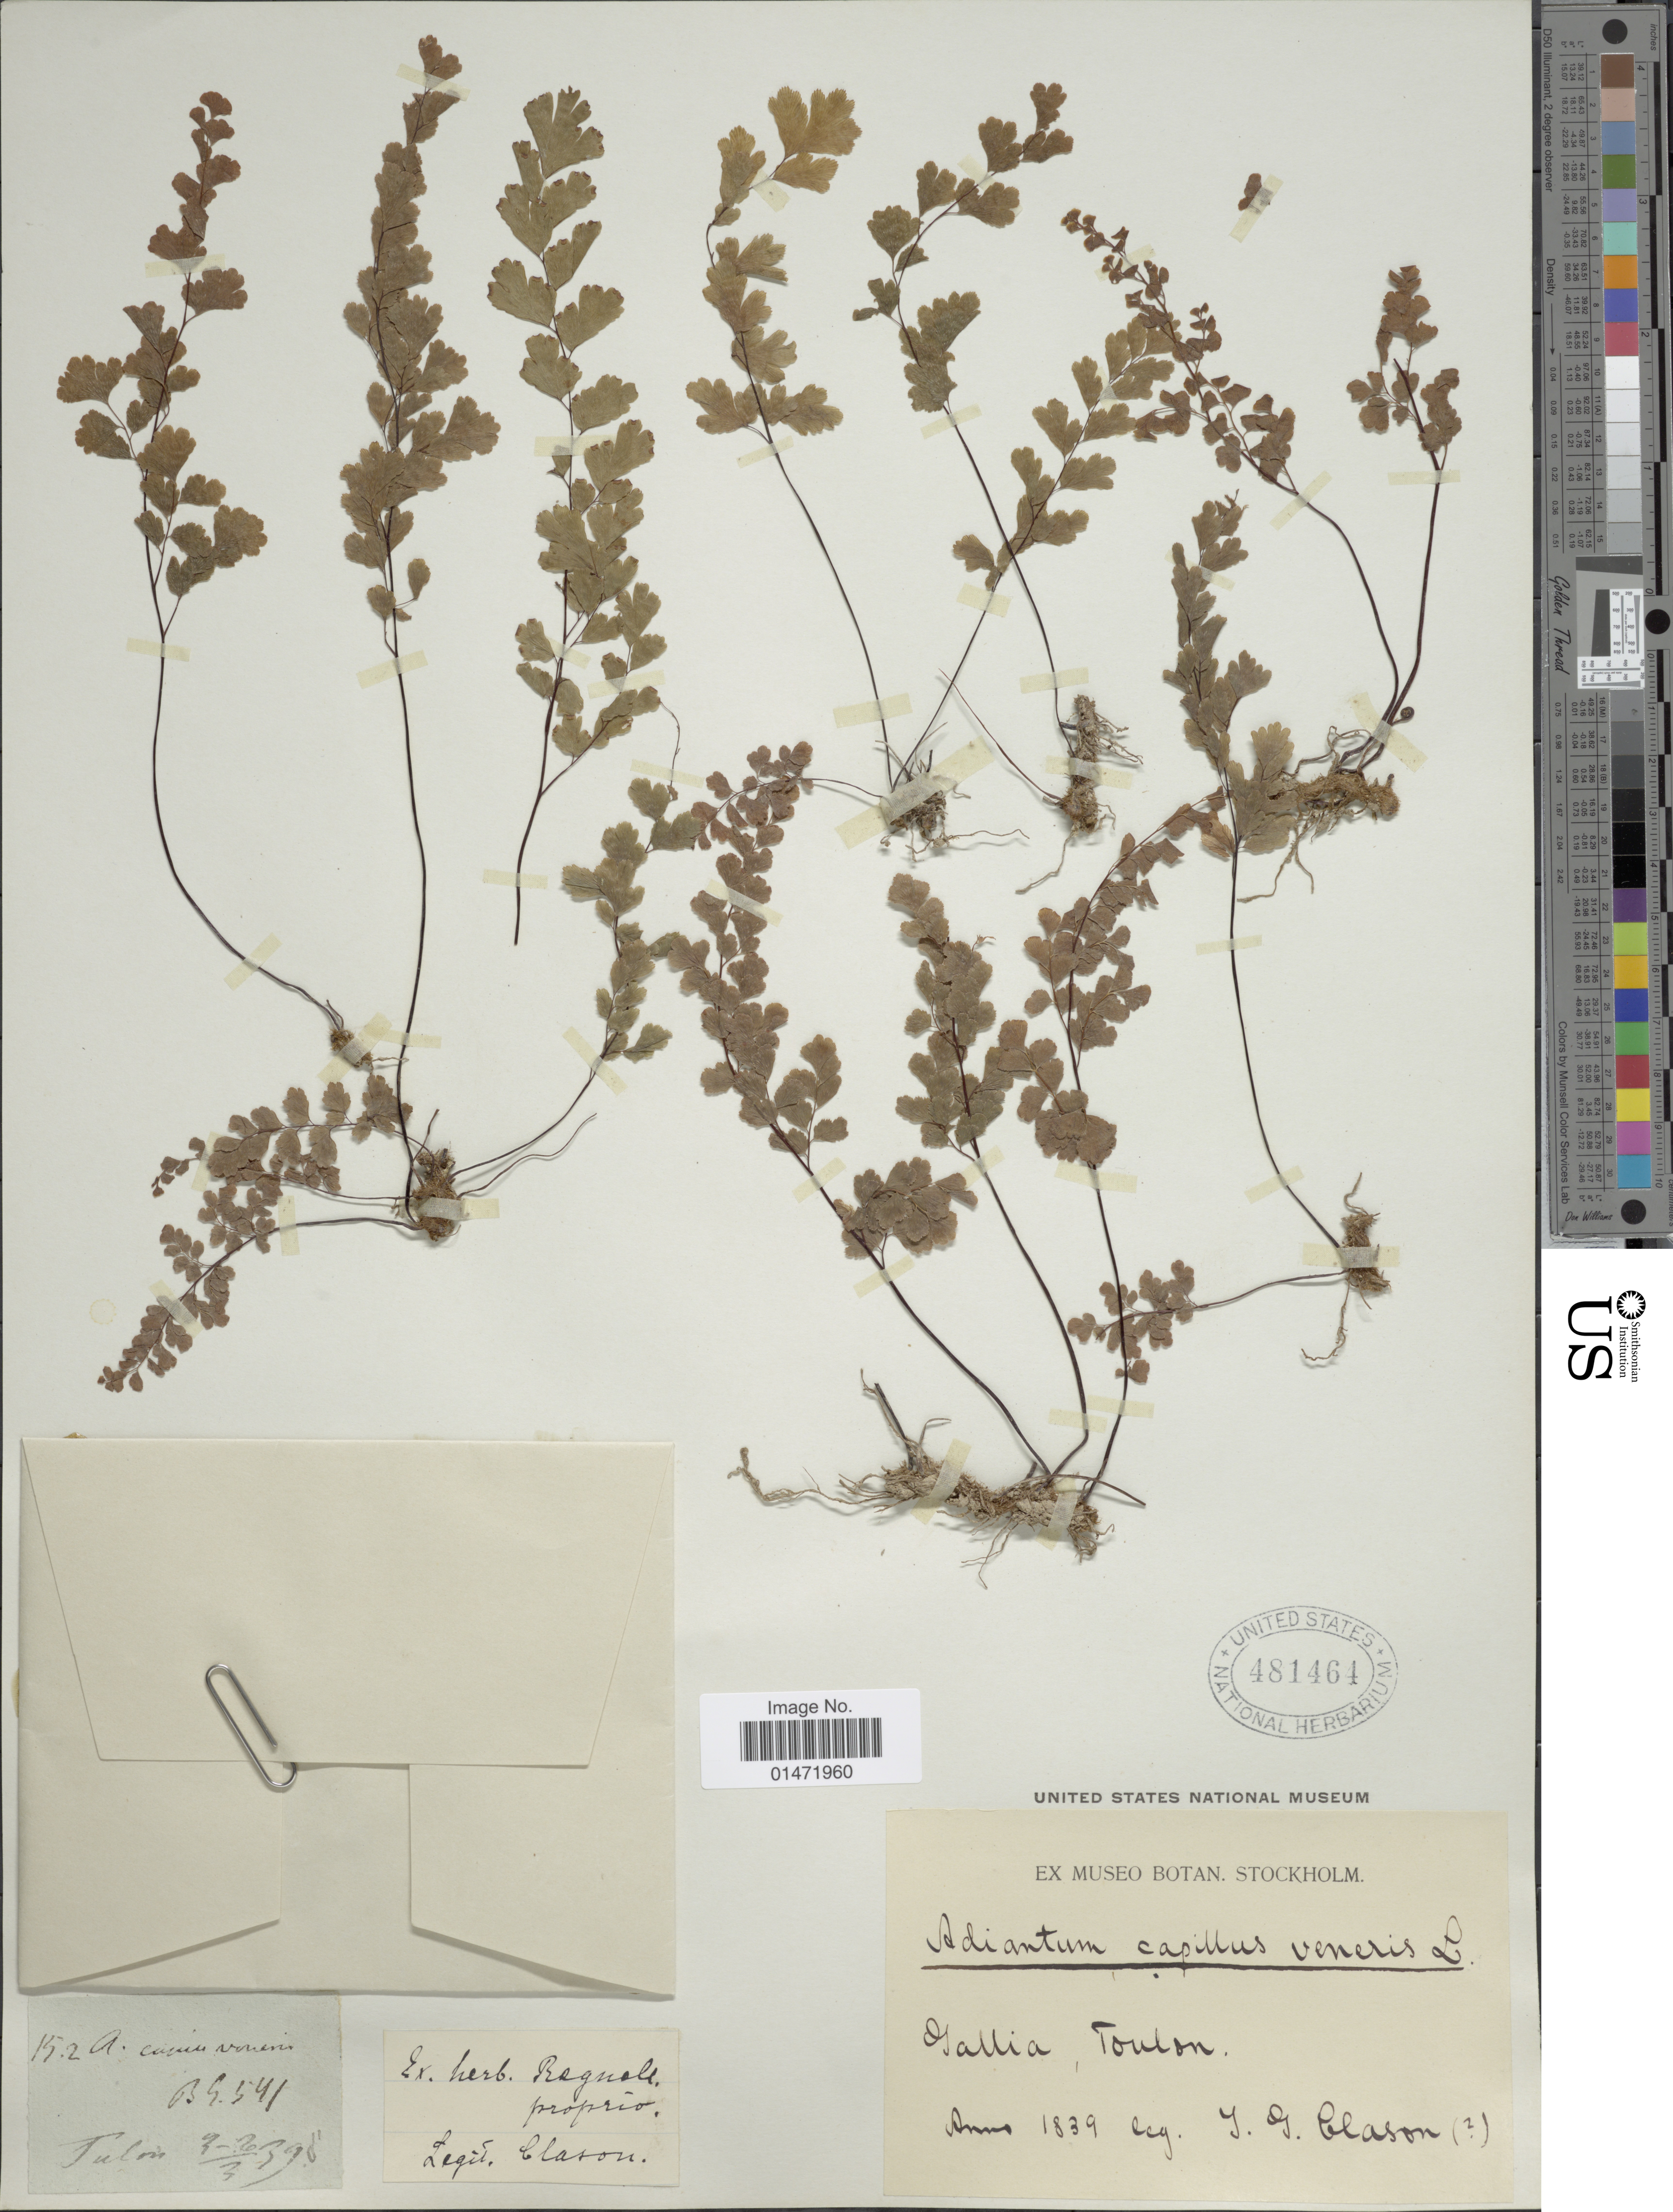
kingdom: Plantae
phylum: Tracheophyta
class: Polypodiopsida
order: Polypodiales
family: Pteridaceae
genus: Adiantum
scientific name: Adiantum capillus-veneris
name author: L.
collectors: I. Clason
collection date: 1839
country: France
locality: Toulon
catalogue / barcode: US 481464